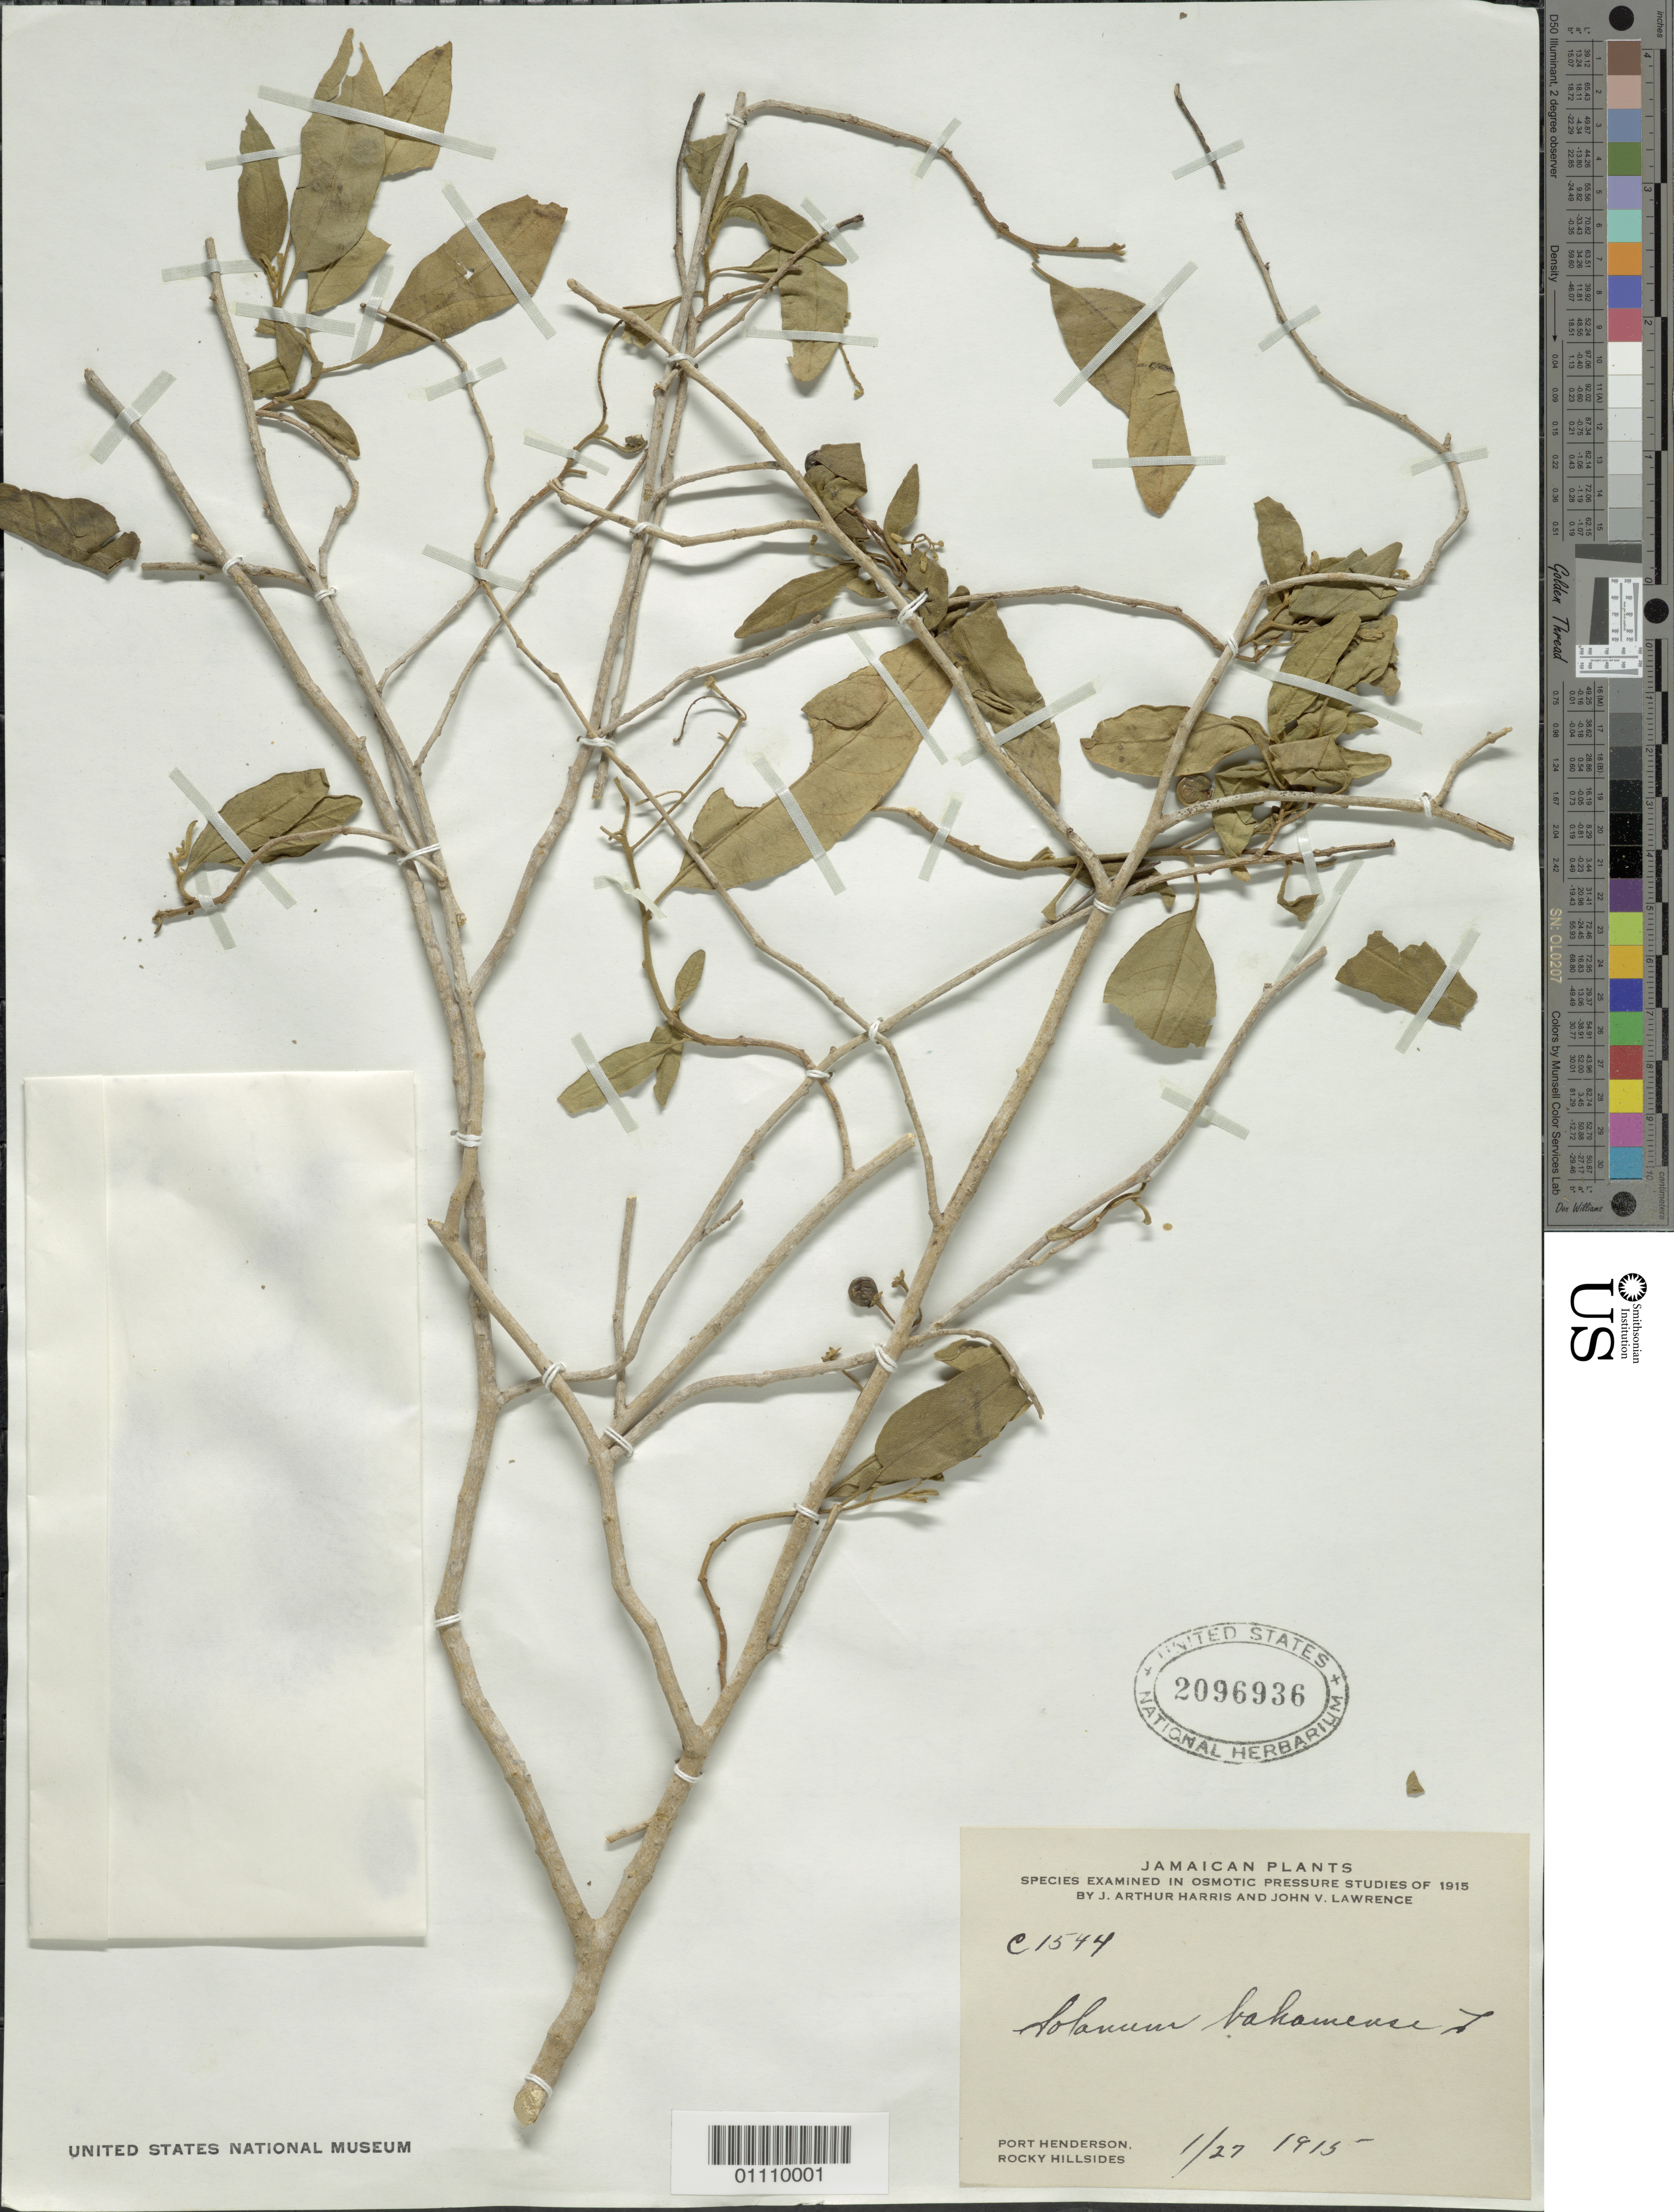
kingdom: Plantae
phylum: Tracheophyta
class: Magnoliopsida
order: Solanales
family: Solanaceae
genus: Solanum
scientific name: Solanum bahamense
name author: L.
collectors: J. A. Harris & J. Lawrence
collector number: C1544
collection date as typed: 27 Jan 1915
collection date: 1915-01-27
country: Jamaica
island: Jamaica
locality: Port Henderson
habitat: Rocky hillsides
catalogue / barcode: US 2096936